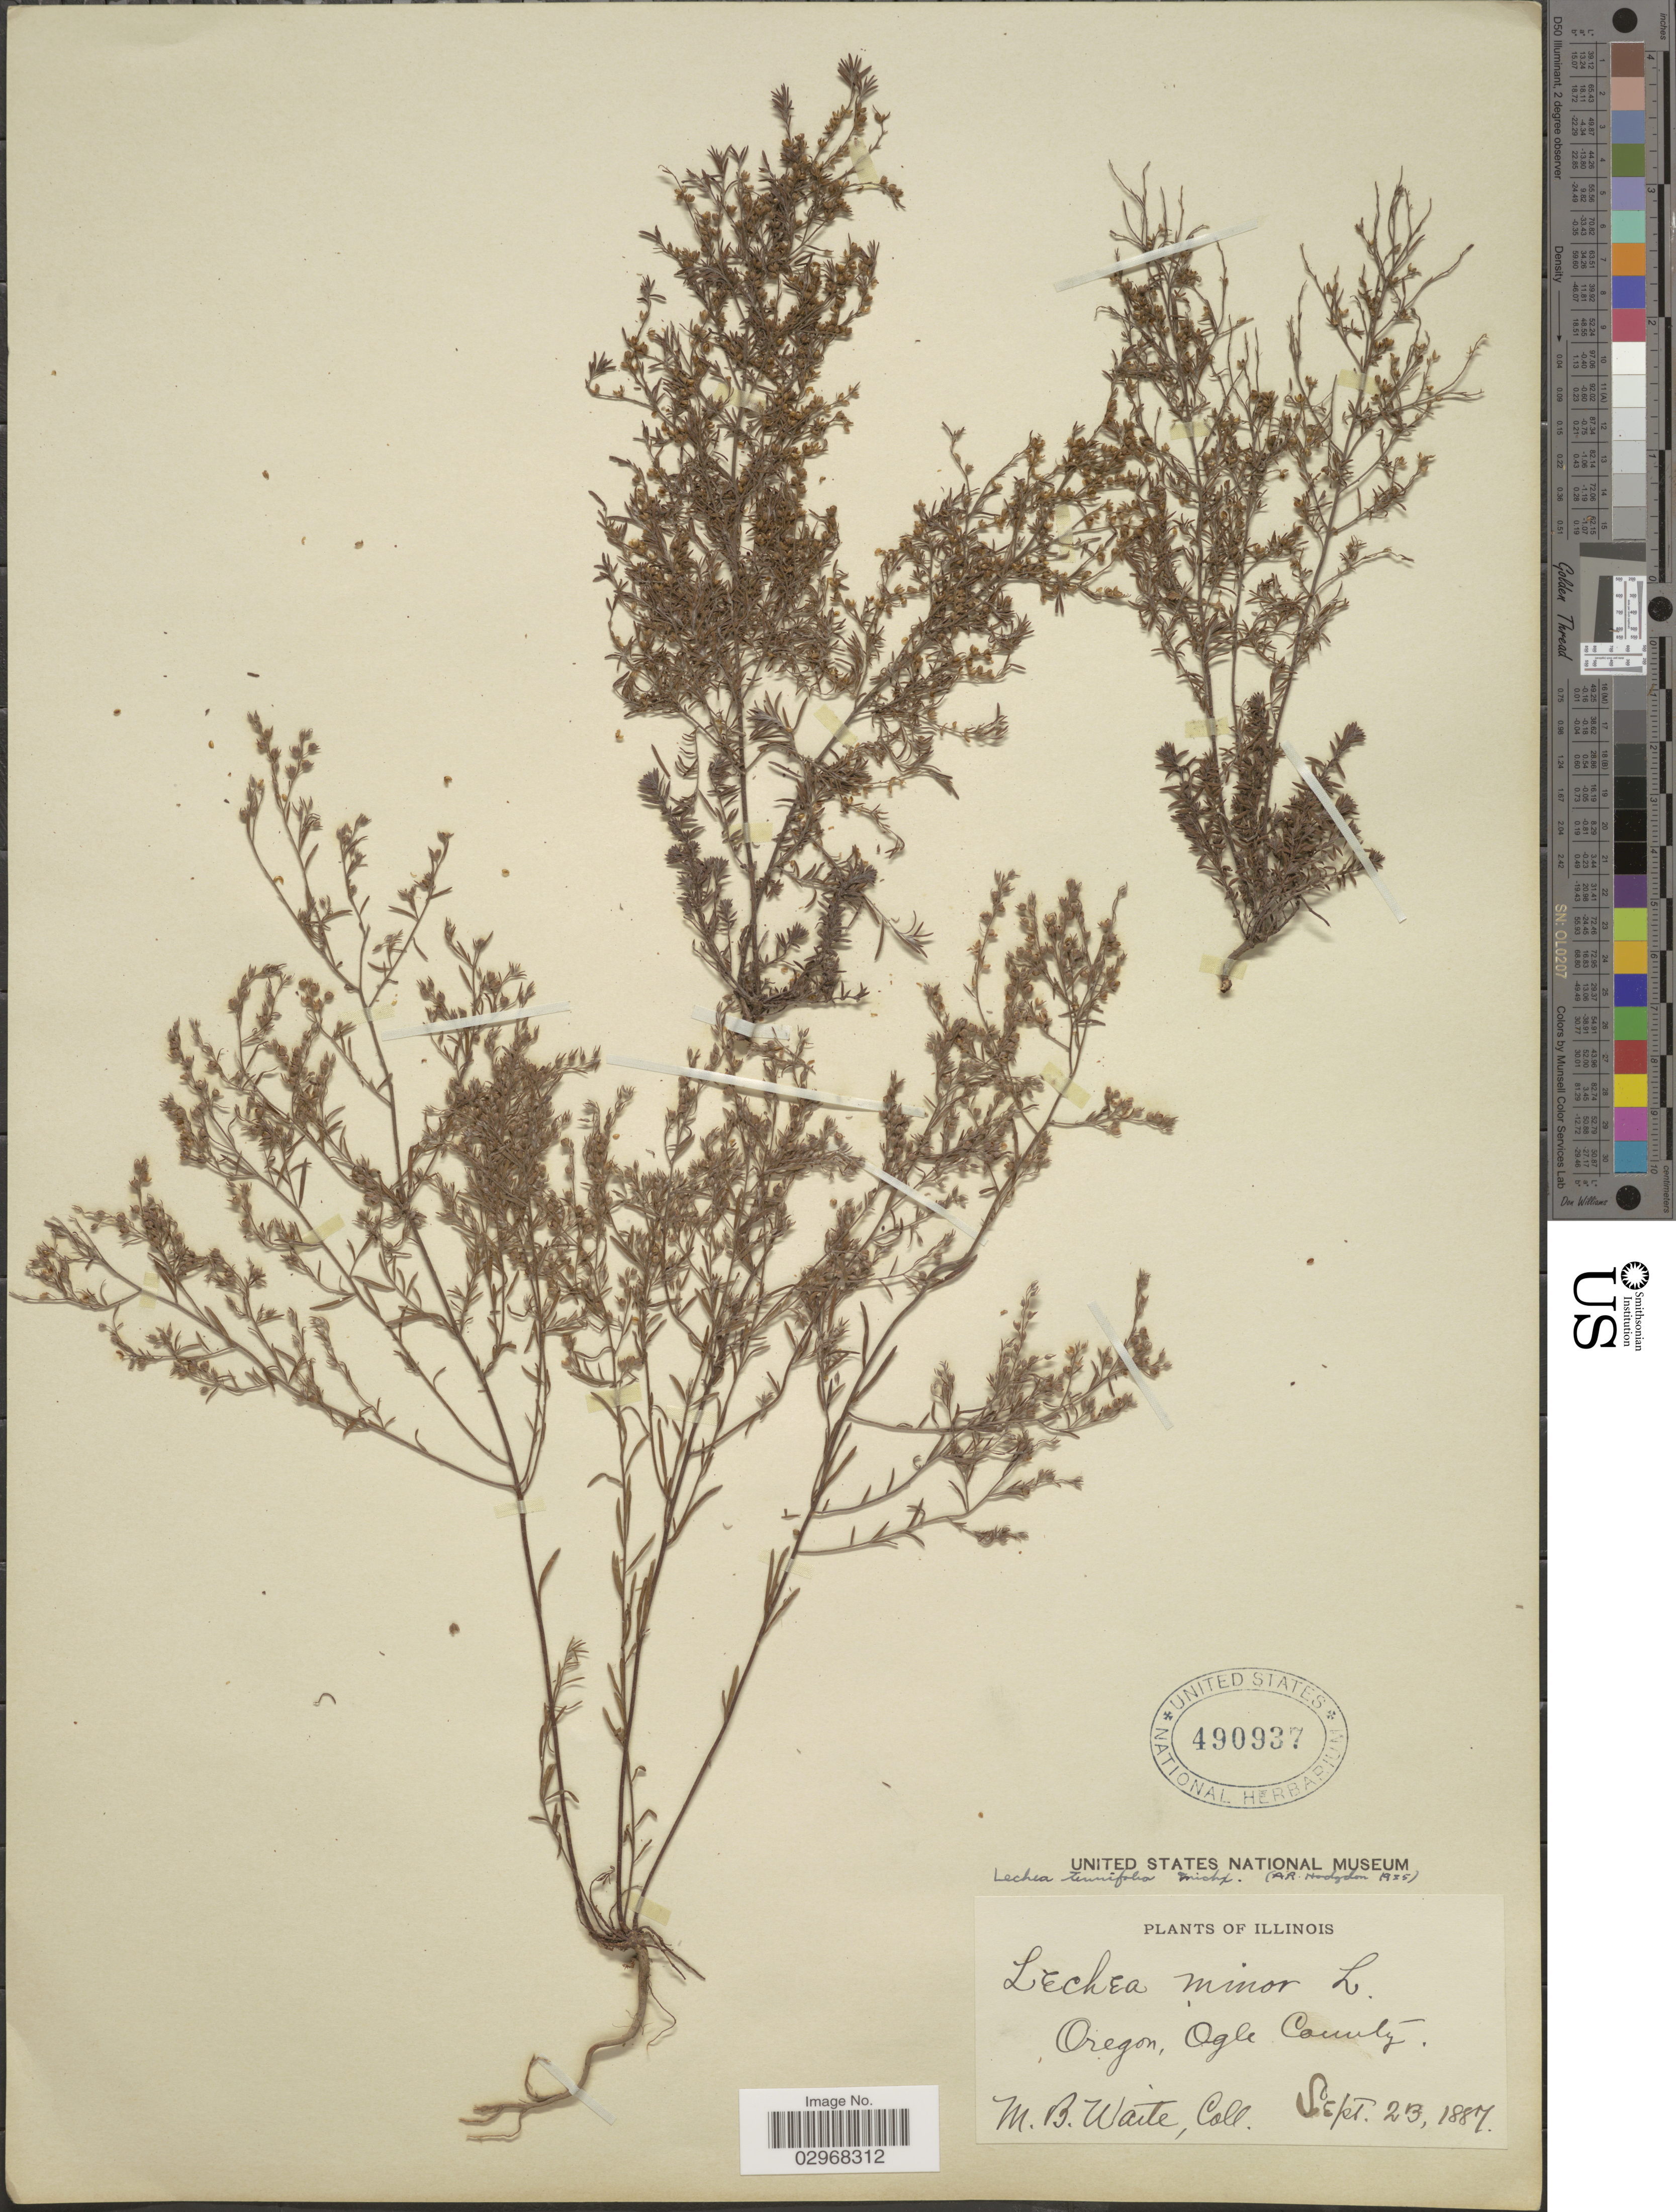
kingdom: Plantae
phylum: Tracheophyta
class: Magnoliopsida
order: Malvales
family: Cistaceae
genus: Lechea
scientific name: Lechea tenuifolia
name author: Michx.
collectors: M. B. Waite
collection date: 1887-09-23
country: United States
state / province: Illinois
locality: Oregon, Ogle County.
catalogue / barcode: US 490937